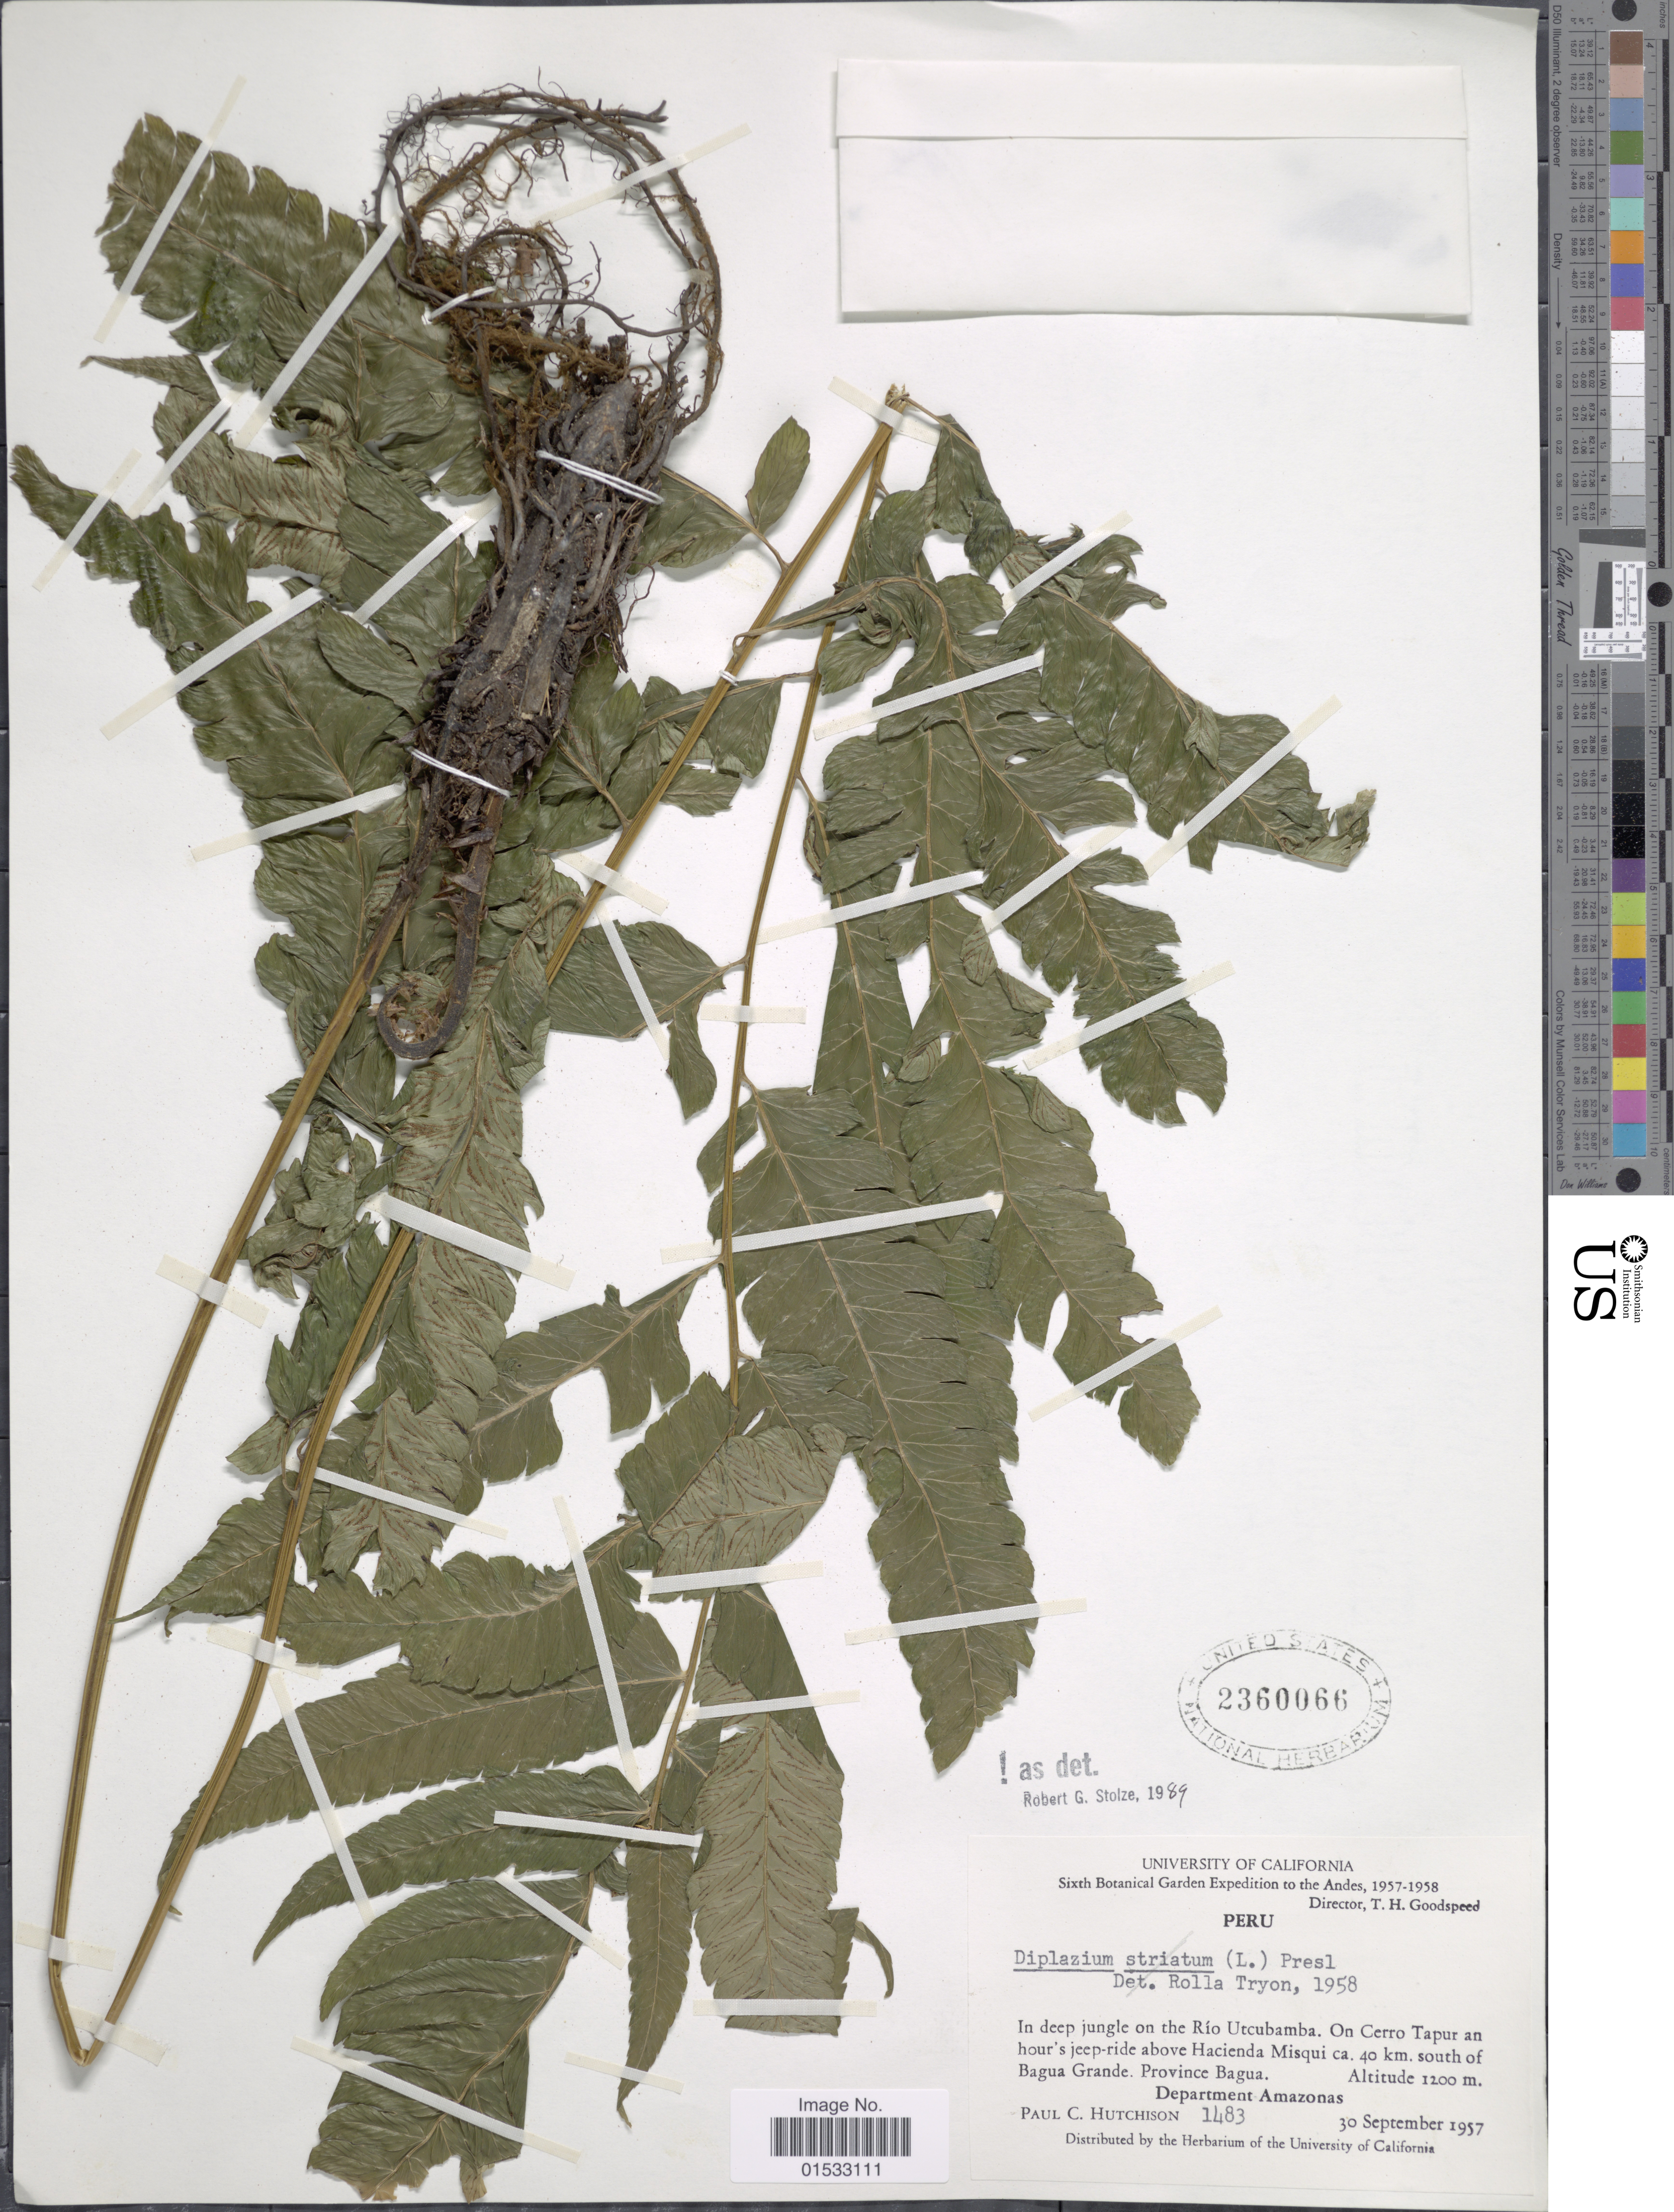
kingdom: Plantae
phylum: Tracheophyta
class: Polypodiopsida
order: Polypodiales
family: Athyriaceae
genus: Diplazium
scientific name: Diplazium striatum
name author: (L.) C. Presl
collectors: P. C. Hutchison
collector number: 1483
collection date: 1957-09-30/1958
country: Peru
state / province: Amazonas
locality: In deep jungle on the Río Utcubamba. On Cerro Tapur an hour's jeep- ride above Hacienda Misqui ca. 40 km. south of Bagua Grande, Province Bagua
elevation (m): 1200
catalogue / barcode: US 2360066